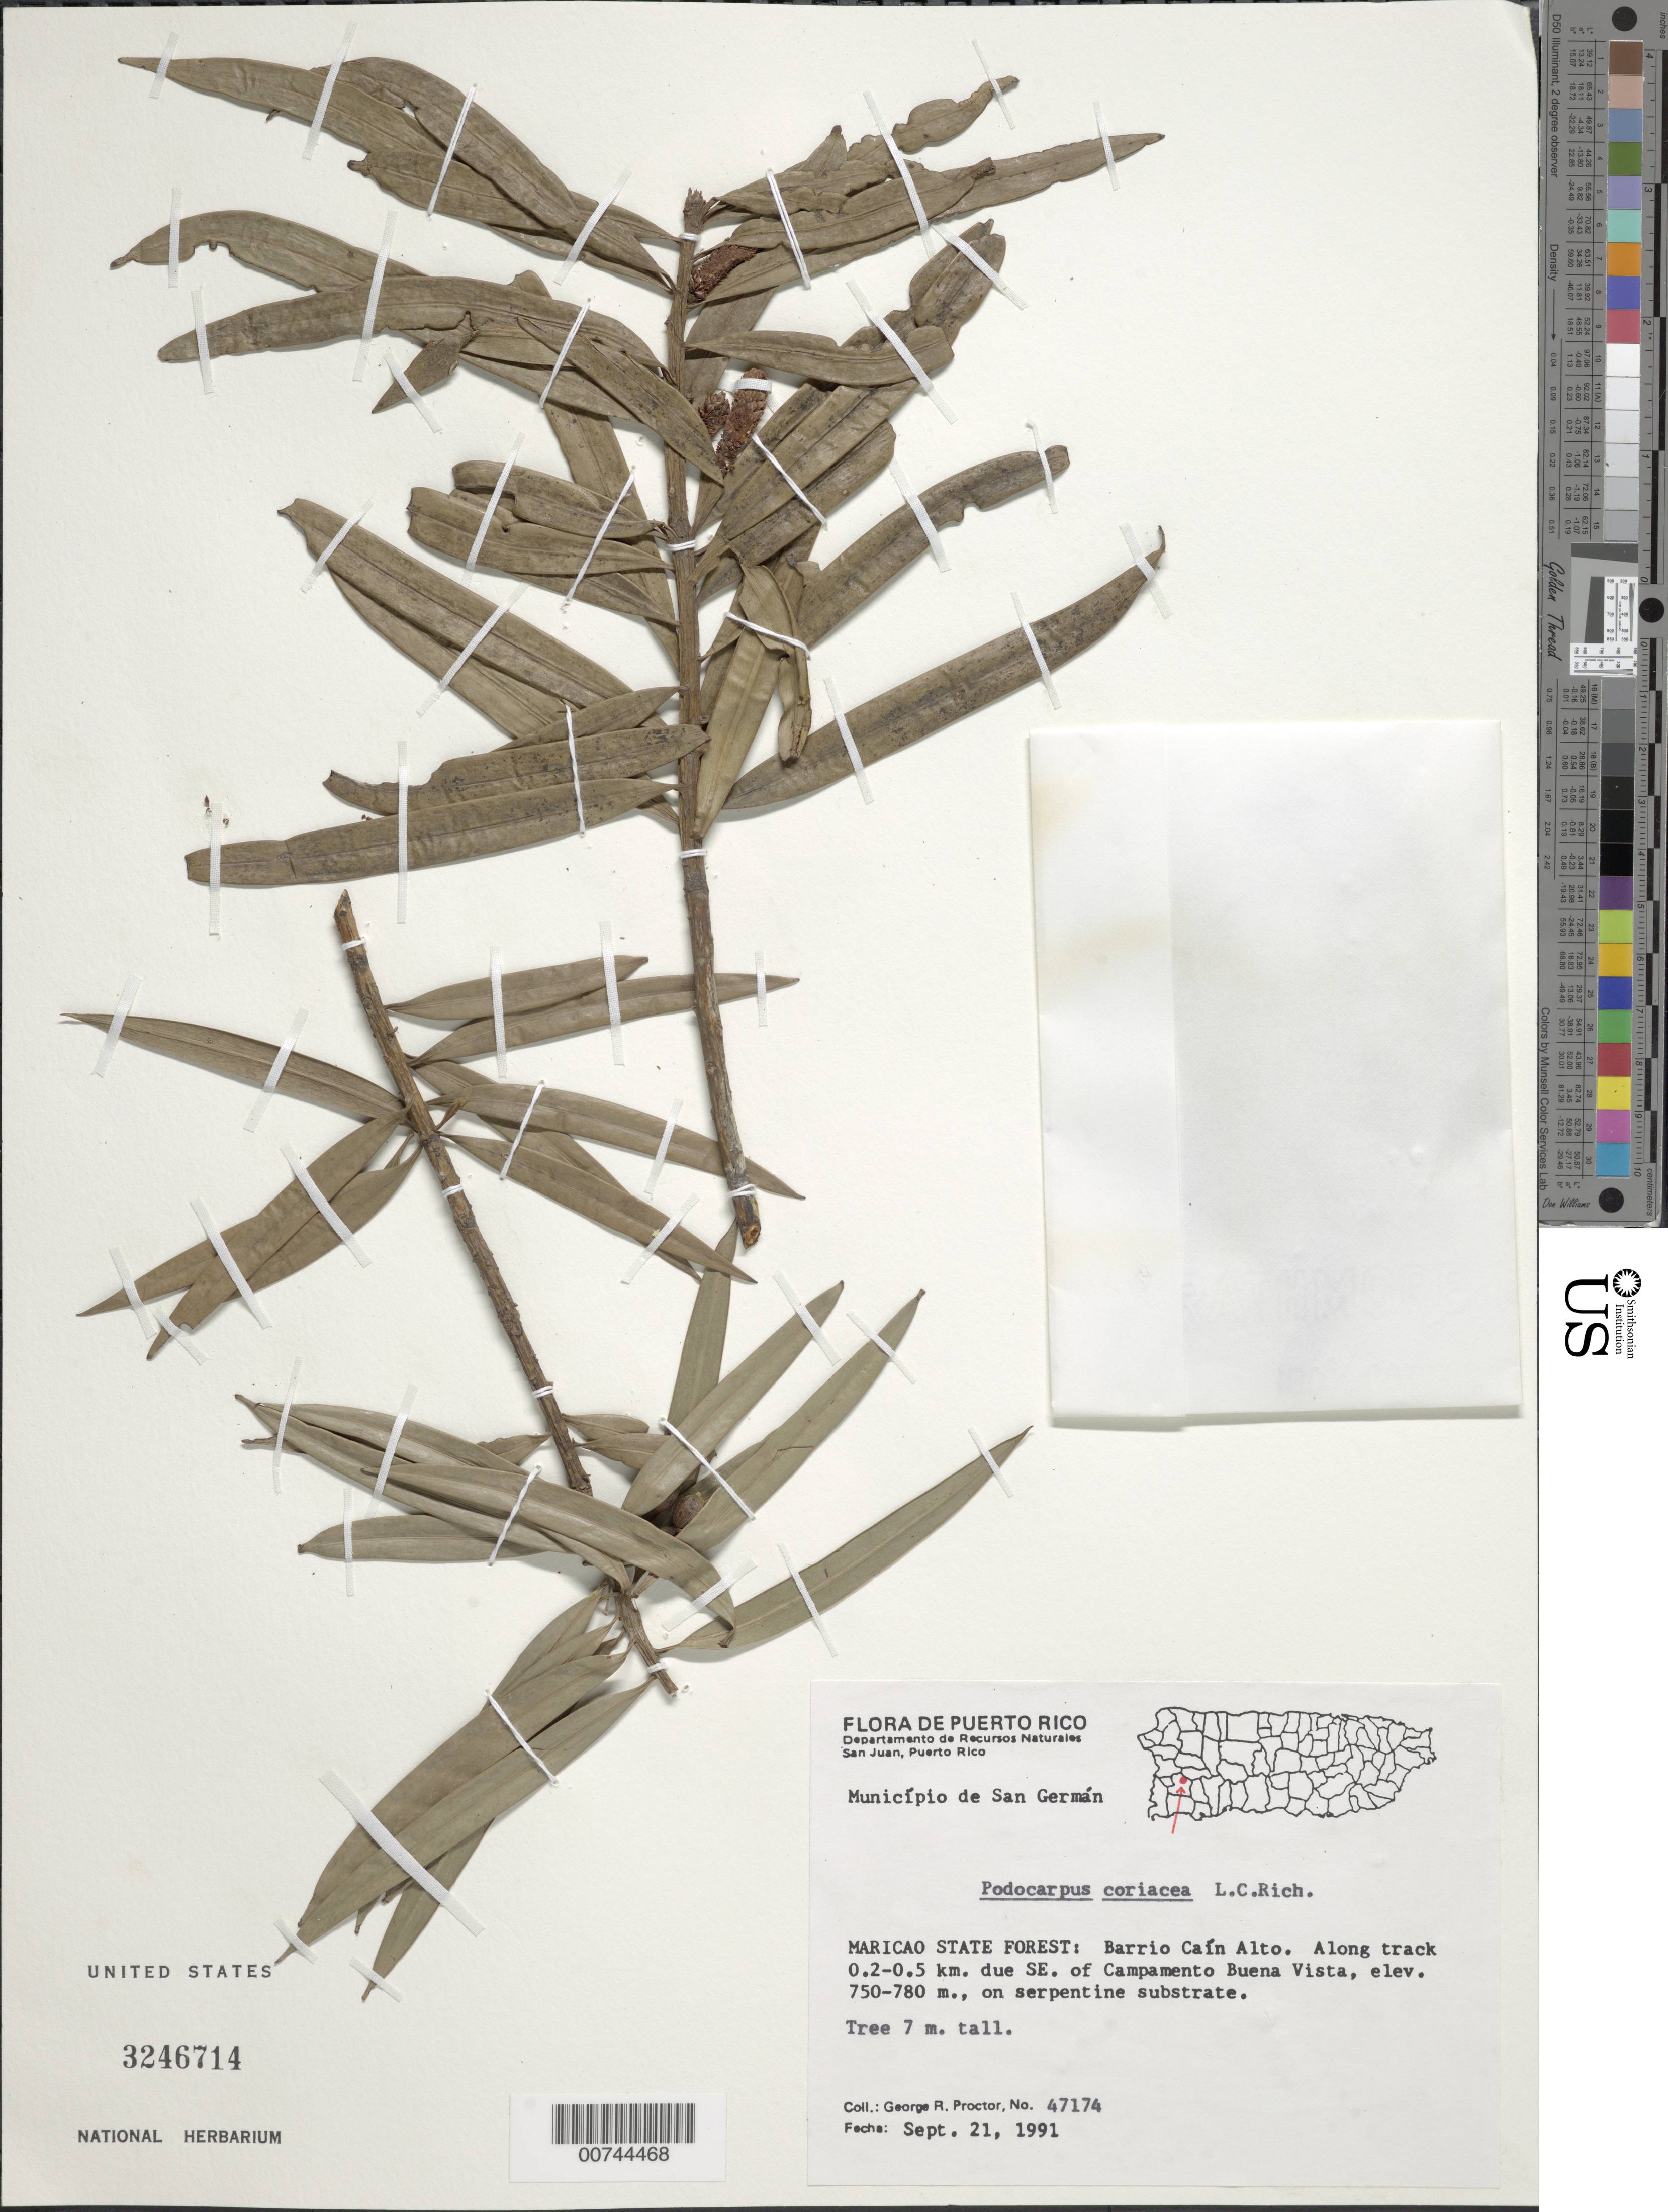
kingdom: Plantae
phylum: Tracheophyta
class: Pinopsida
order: Pinales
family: Podocarpaceae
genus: Podocarpus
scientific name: Podocarpus coriaceus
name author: Rich. & A. Rich.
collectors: G. R. Proctor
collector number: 47174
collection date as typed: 21 Sep 1991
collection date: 1991-09-21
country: Puerto Rico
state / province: Maricao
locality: Maricao State Forest: Barrio Caín Alto, along track 0.2-0.5 km due SE of Campamento Buena Vista.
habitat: On serpentine substrate.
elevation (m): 750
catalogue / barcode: US 3246714